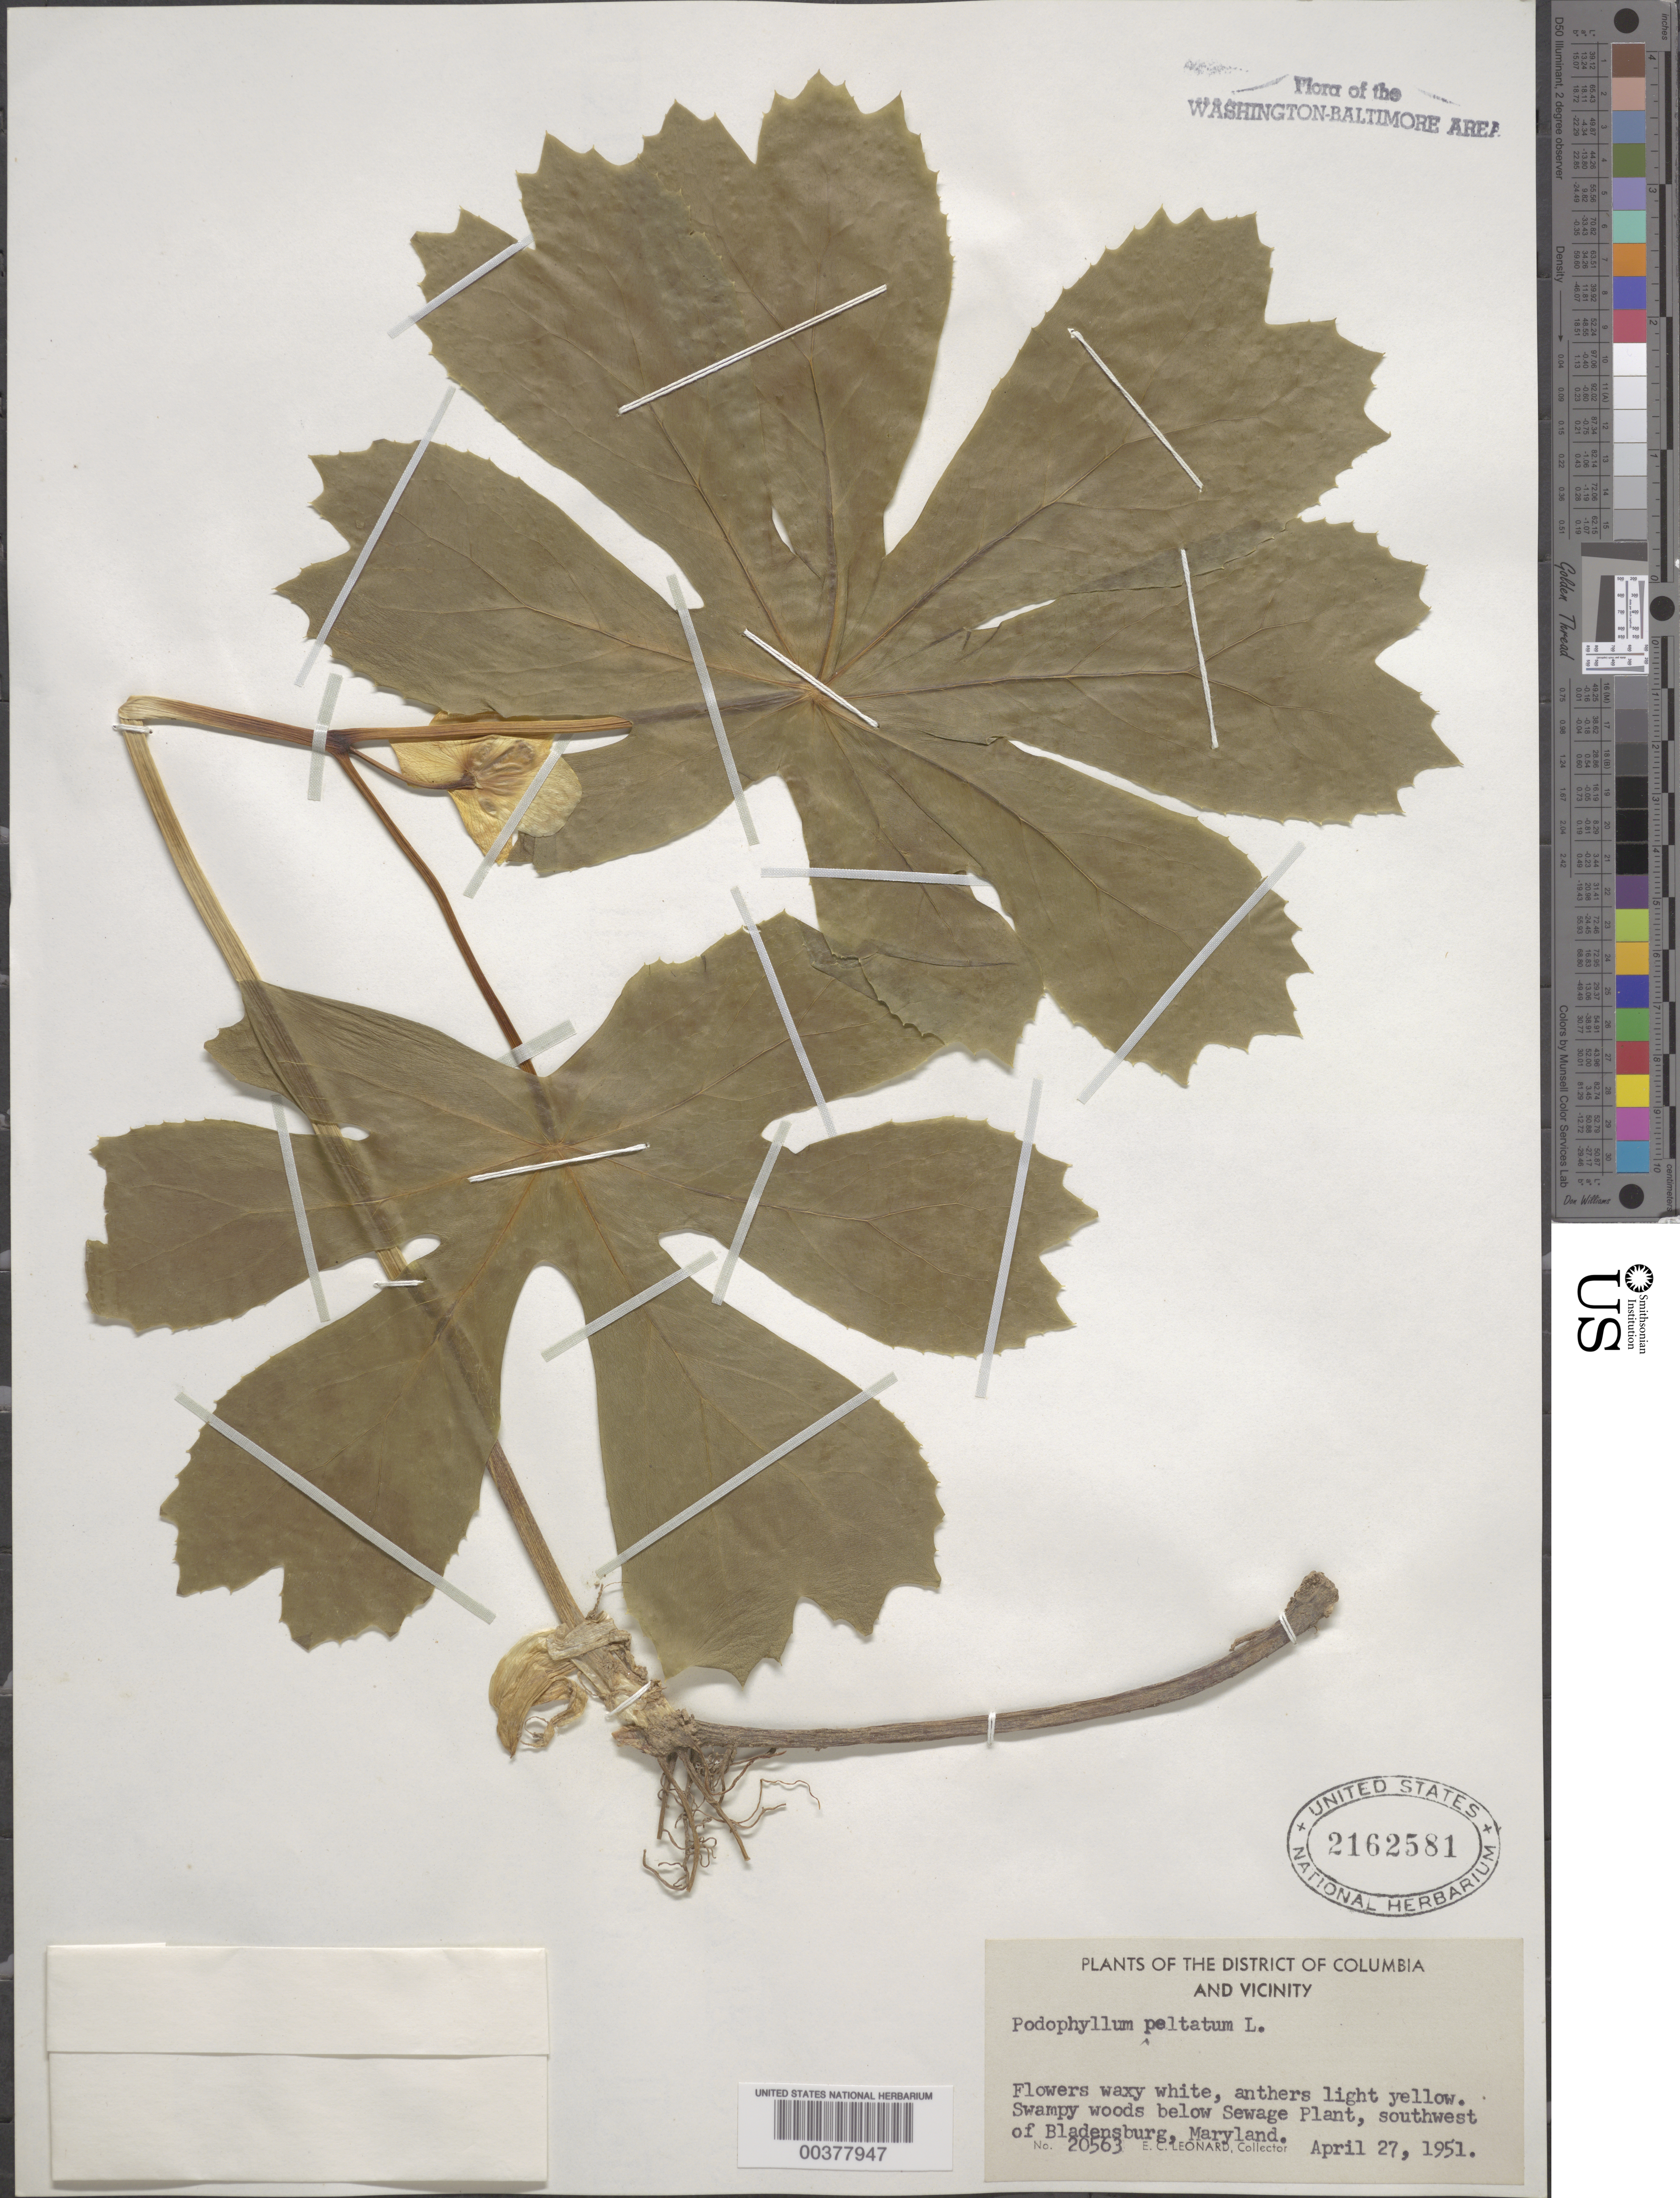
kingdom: Plantae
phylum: Tracheophyta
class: Magnoliopsida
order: Ranunculales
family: Berberidaceae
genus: Podophyllum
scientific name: Podophyllum peltatum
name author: L.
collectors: E. C. Leonard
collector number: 20563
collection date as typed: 27 Apr 1951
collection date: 1951-04-27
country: United States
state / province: Maryland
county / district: Prince George's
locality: Below Sewage Plant, southwest of Bladensburg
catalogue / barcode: US 2162581